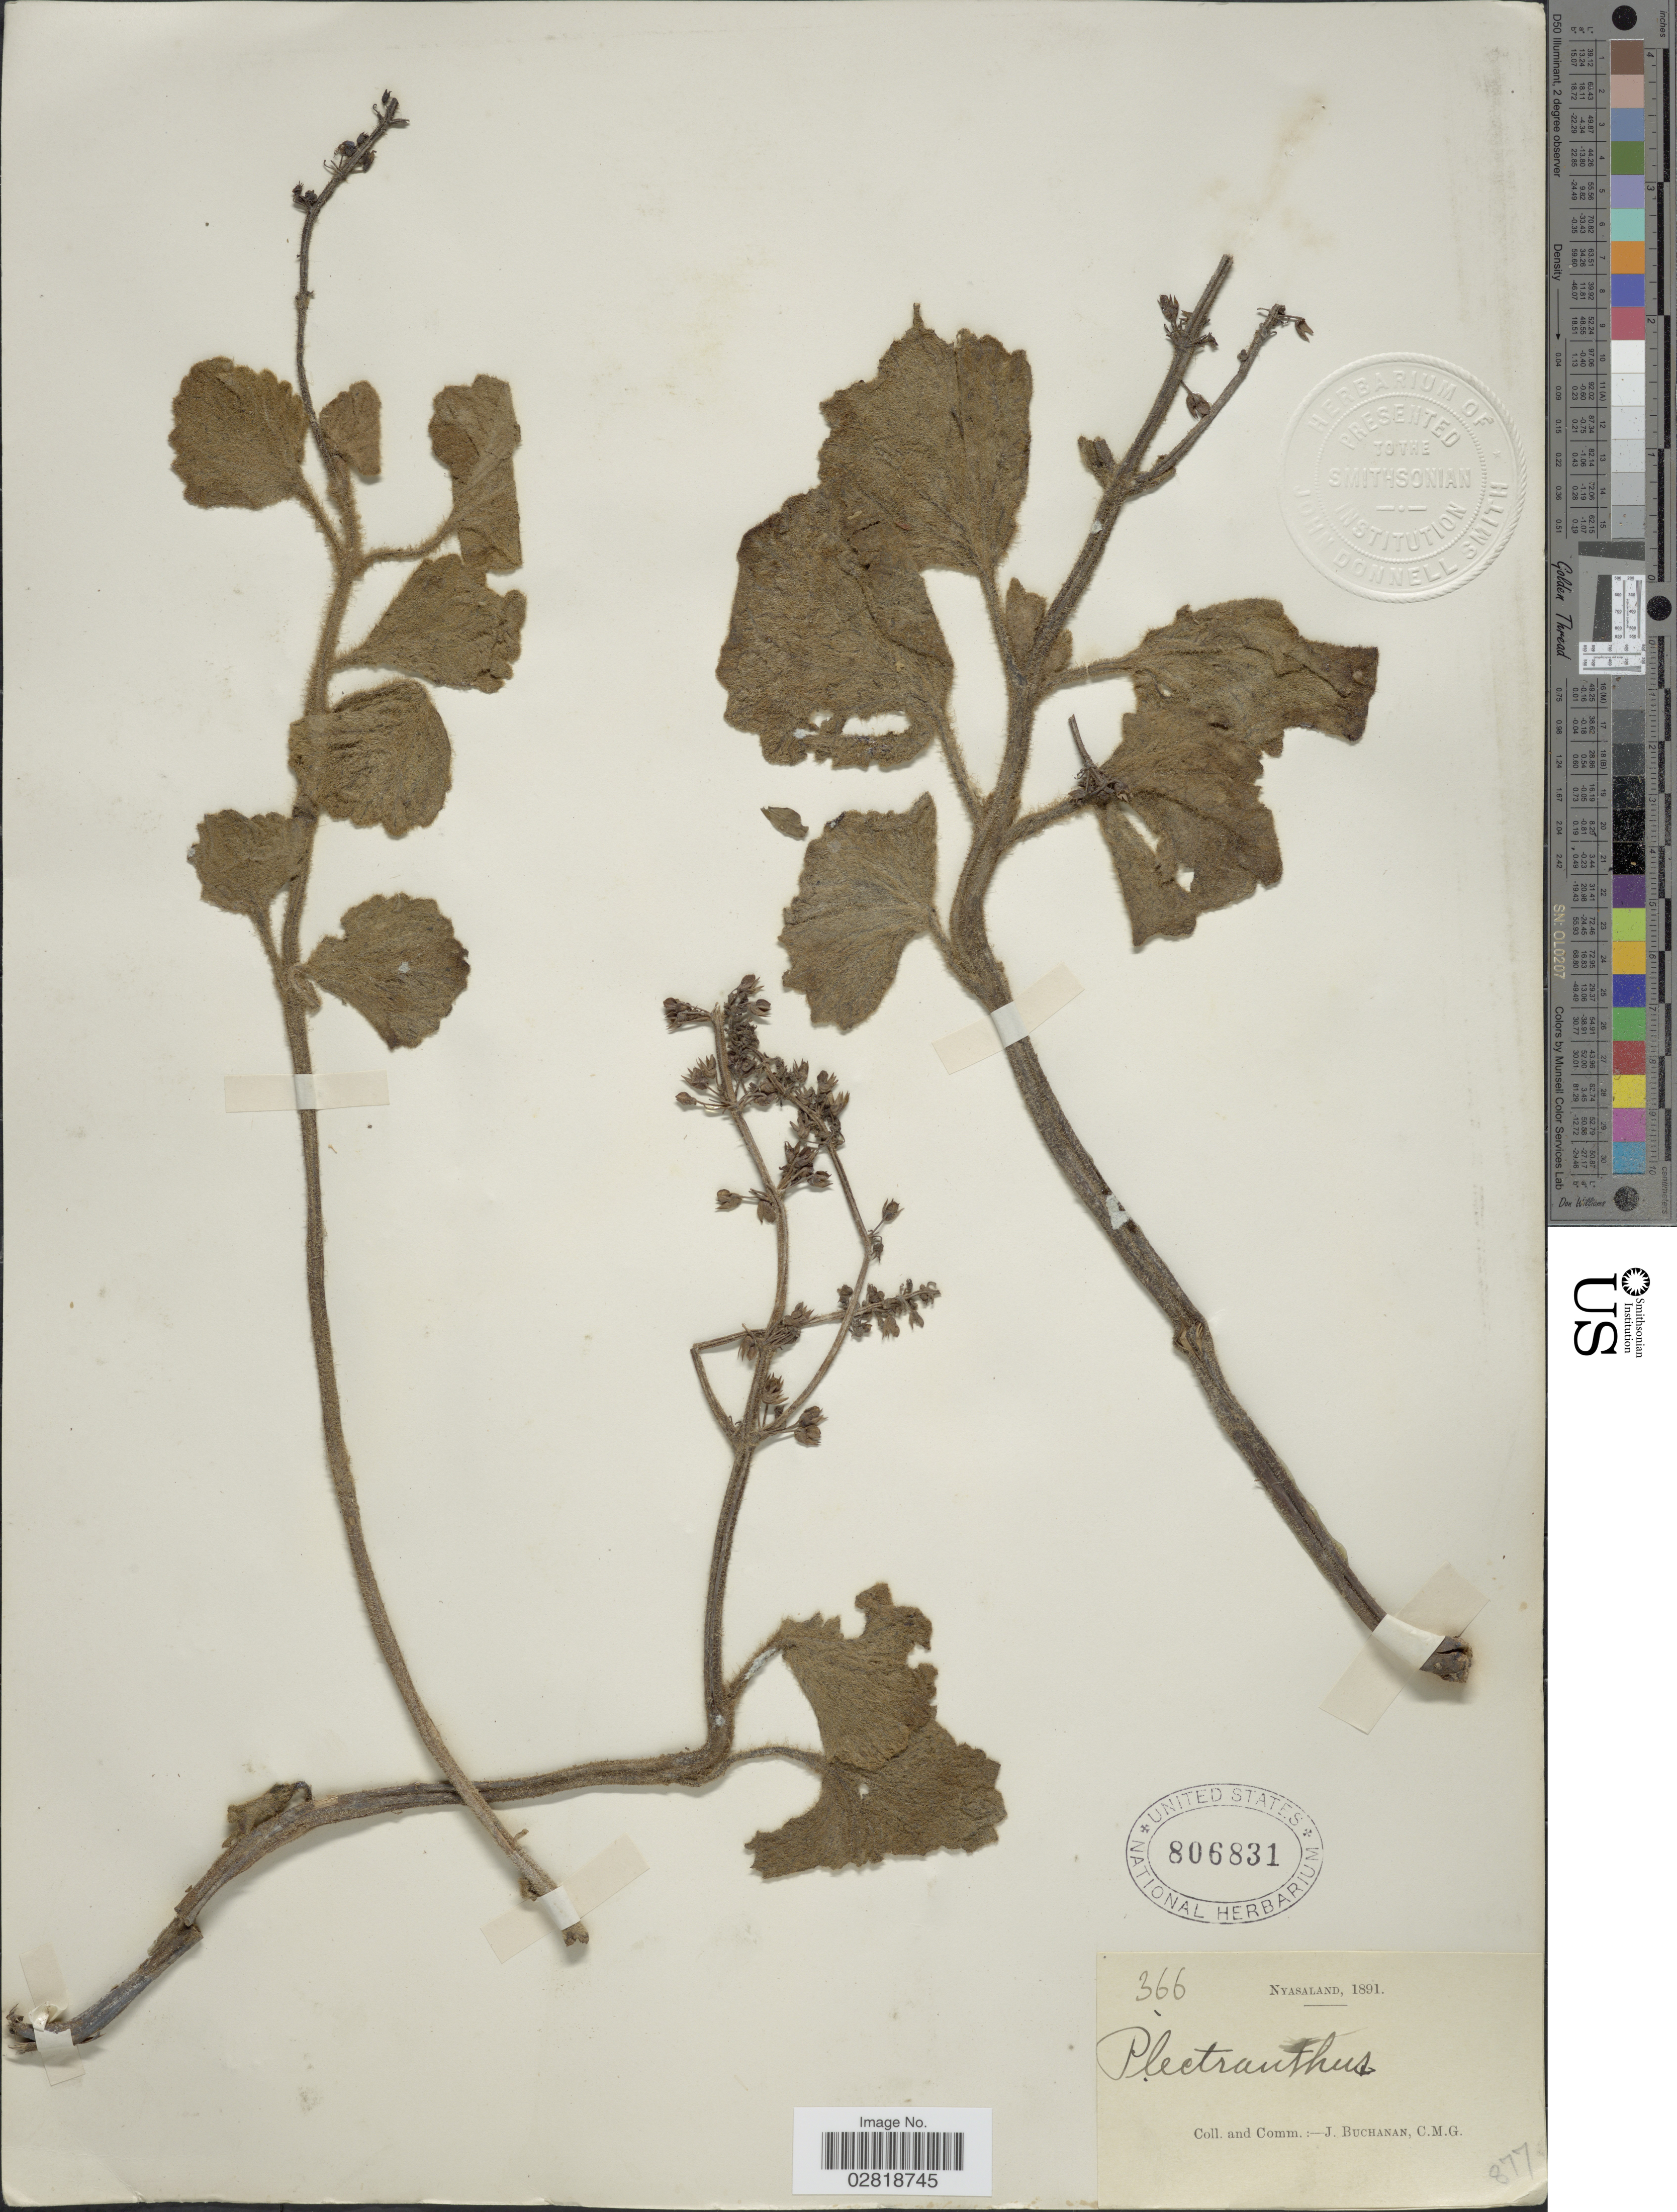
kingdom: Plantae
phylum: Tracheophyta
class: Magnoliopsida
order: Lamiales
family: Lamiaceae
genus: Plectranthus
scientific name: Plectranthus sp.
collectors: J. Buchanan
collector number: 366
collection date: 1891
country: Malawi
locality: Nyasaland.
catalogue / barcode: US 806831